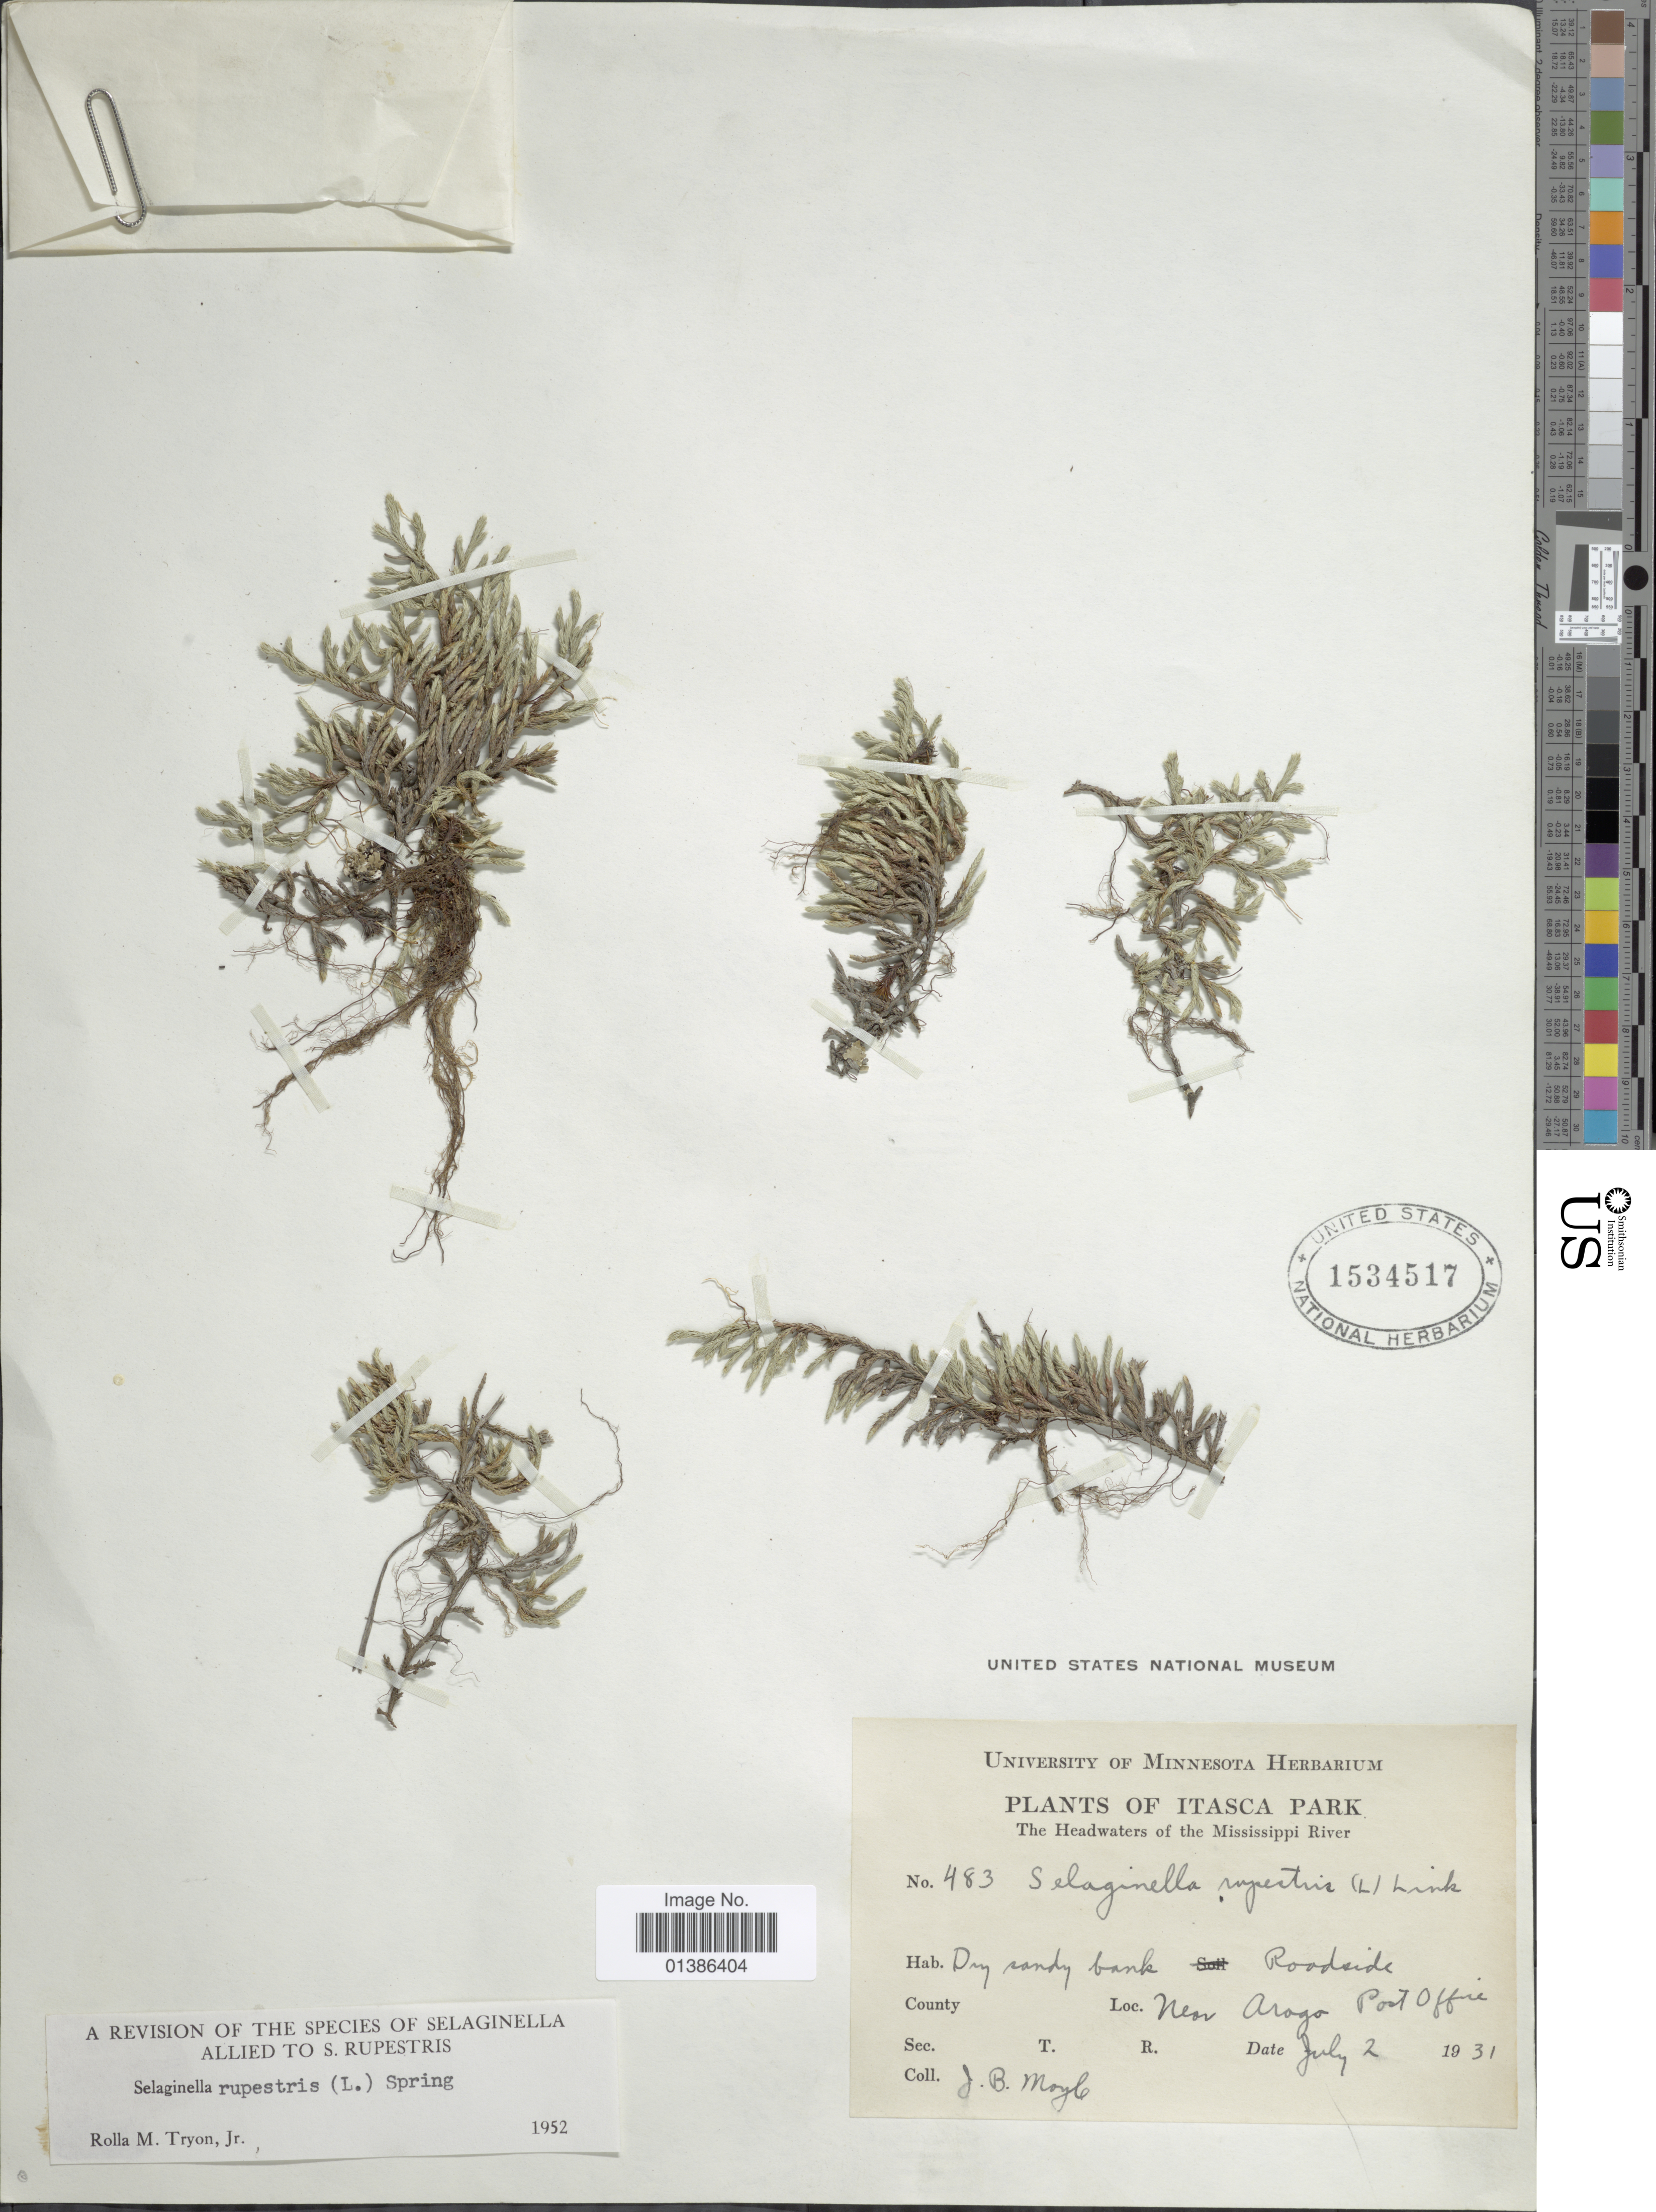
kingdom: Plantae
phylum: Tracheophyta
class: Lycopodiopsida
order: Selaginellales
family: Selaginellaceae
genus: Selaginella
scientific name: Selaginella rupestris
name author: (L.) Spring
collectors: J. Moyle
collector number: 483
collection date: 1931-07-02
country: United States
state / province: Minnesota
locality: Itasca Park. The Headwaters of the Mississippi River. Near Arogo Post Office.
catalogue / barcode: US 1534517